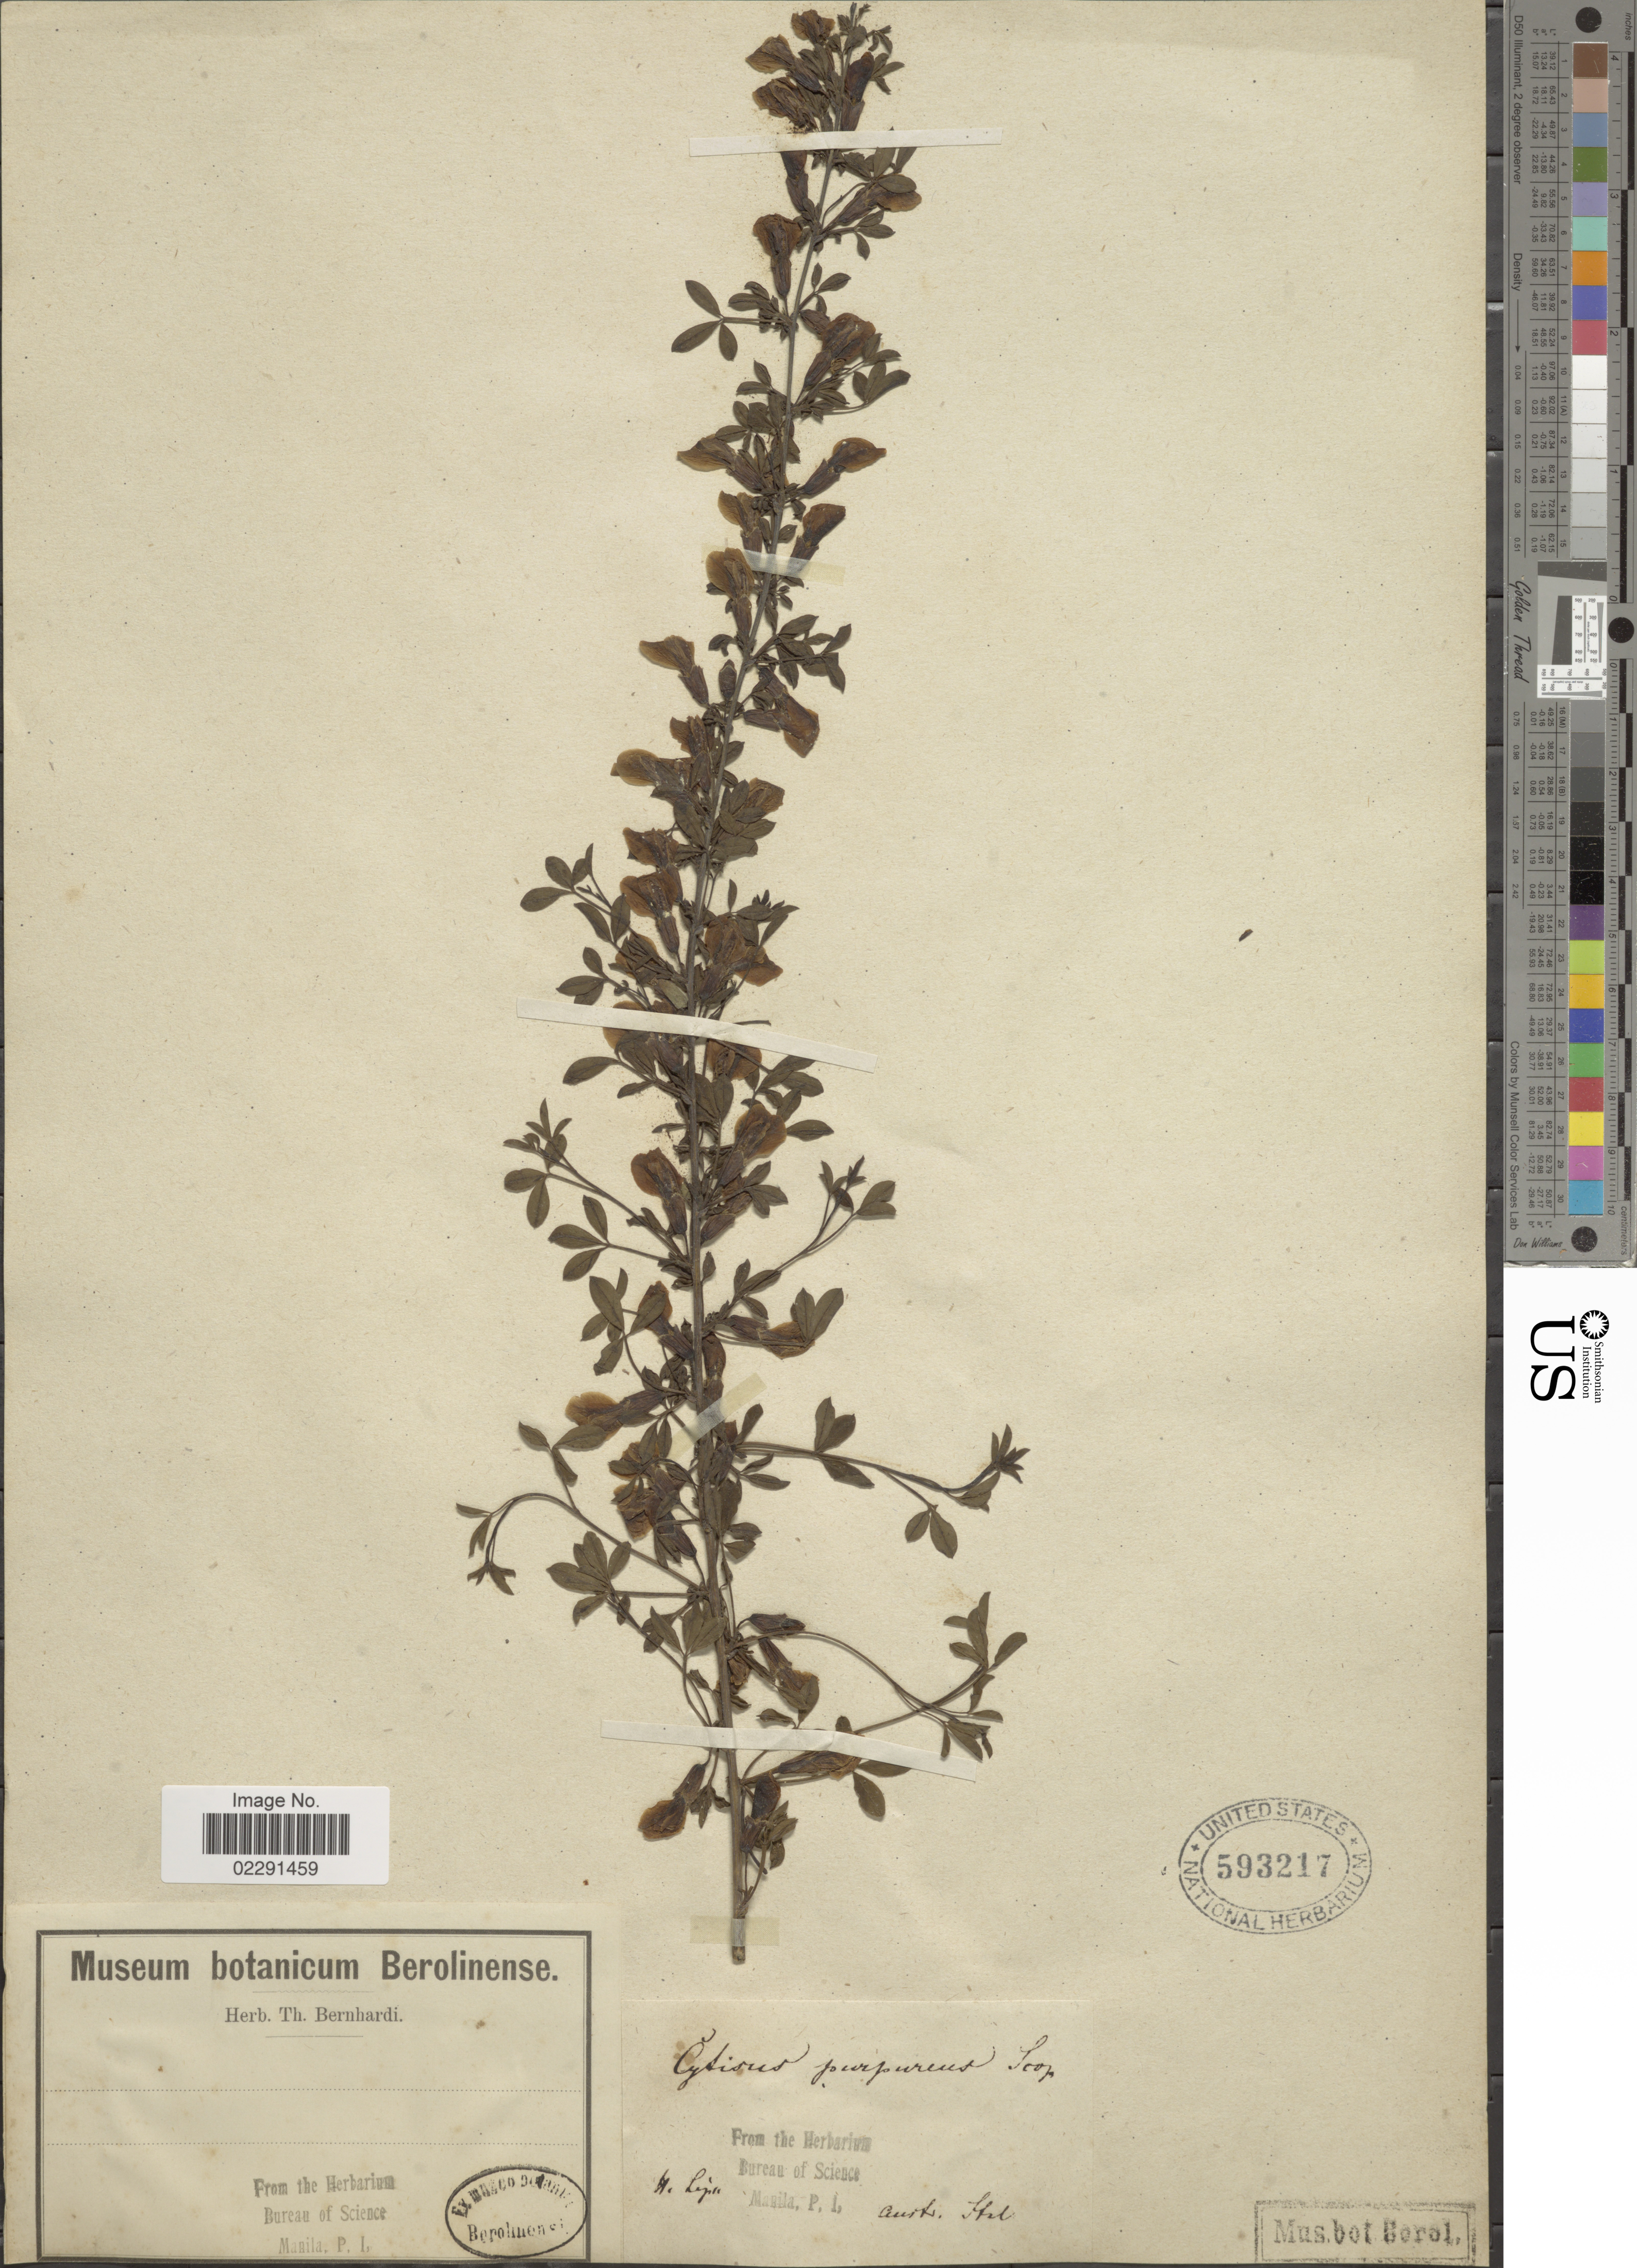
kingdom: Plantae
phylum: Tracheophyta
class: Magnoliopsida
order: Fabales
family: Fabaceae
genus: Cytisus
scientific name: Cytisus purpureus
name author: Scop.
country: Austria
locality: Austr. Hsl. [interpreted]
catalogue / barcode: US 593217